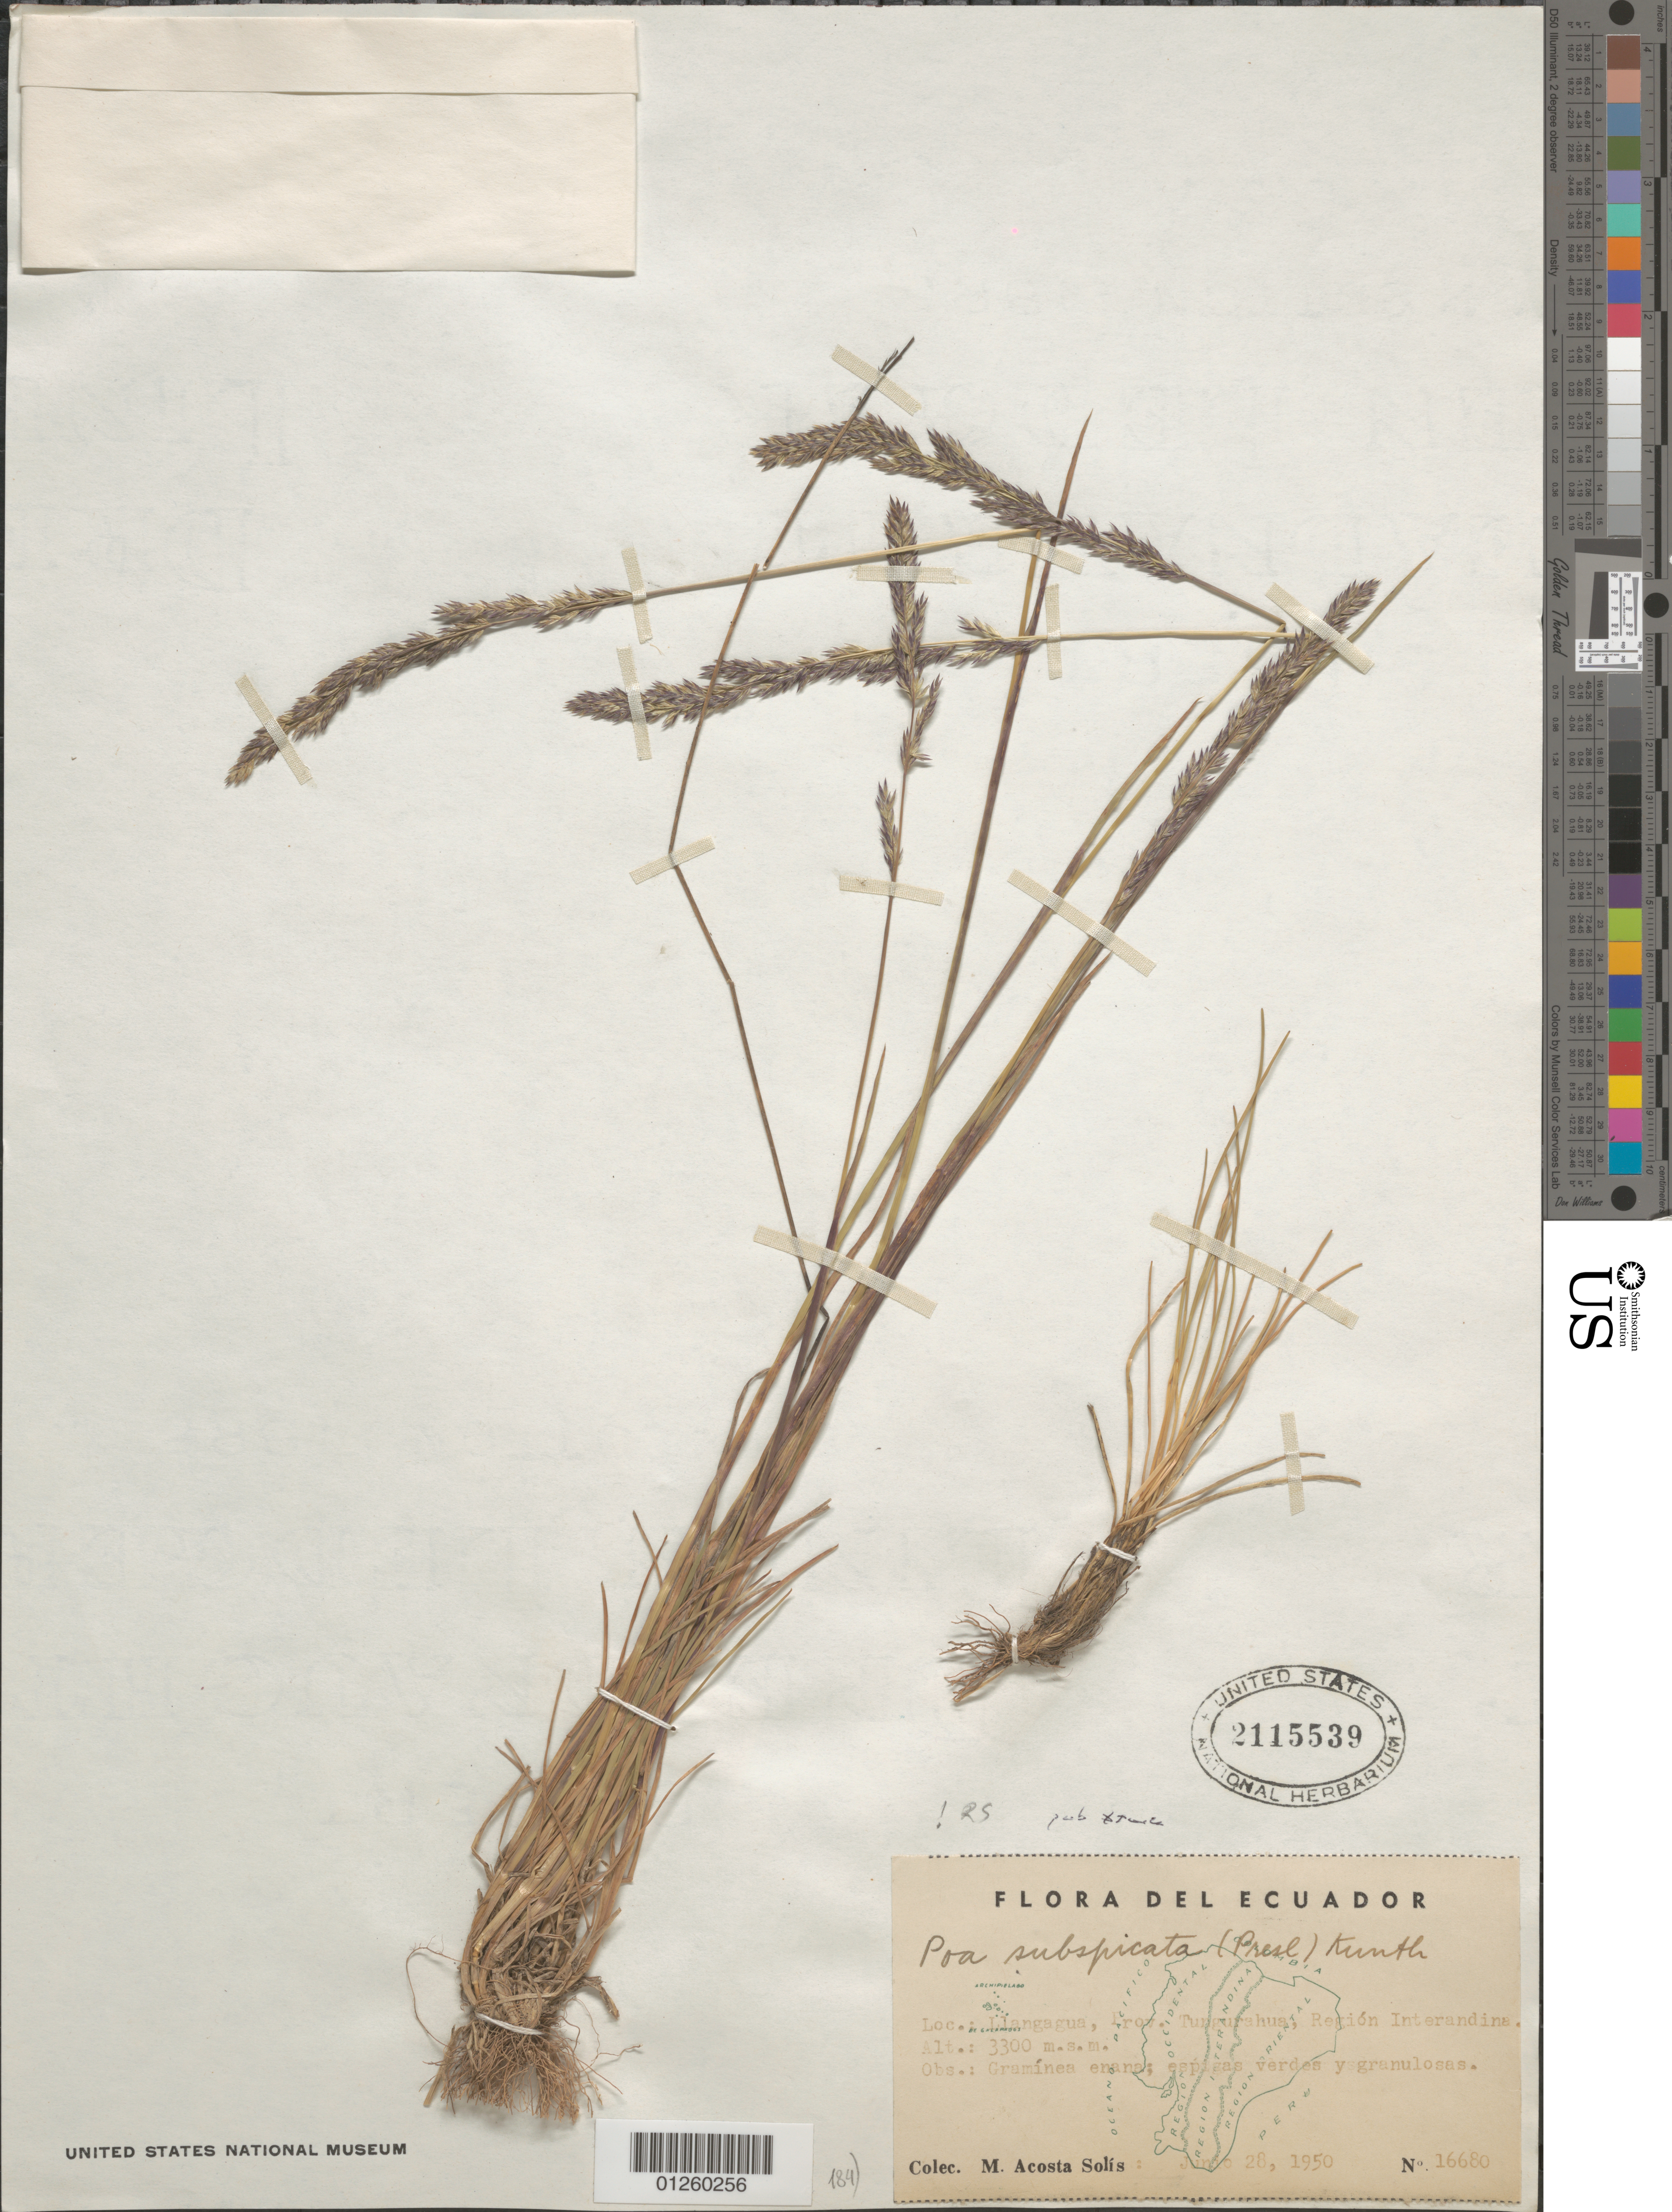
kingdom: Plantae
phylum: Tracheophyta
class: Liliopsida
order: Poales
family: Poaceae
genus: Poa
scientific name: Poa subspicata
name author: (J. Presl) Kunth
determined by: Soreng, Robert J., Research Associate (BOT), Smithsonian Institution - National Museum of Natural History (UNITED STATES)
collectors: M. Acosta Solis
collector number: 16680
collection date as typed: Junio 28, 1950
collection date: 1950-06-28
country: Ecuador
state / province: Tungurahua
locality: Llangagua, Region Interandina.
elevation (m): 3300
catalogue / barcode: US 2115539